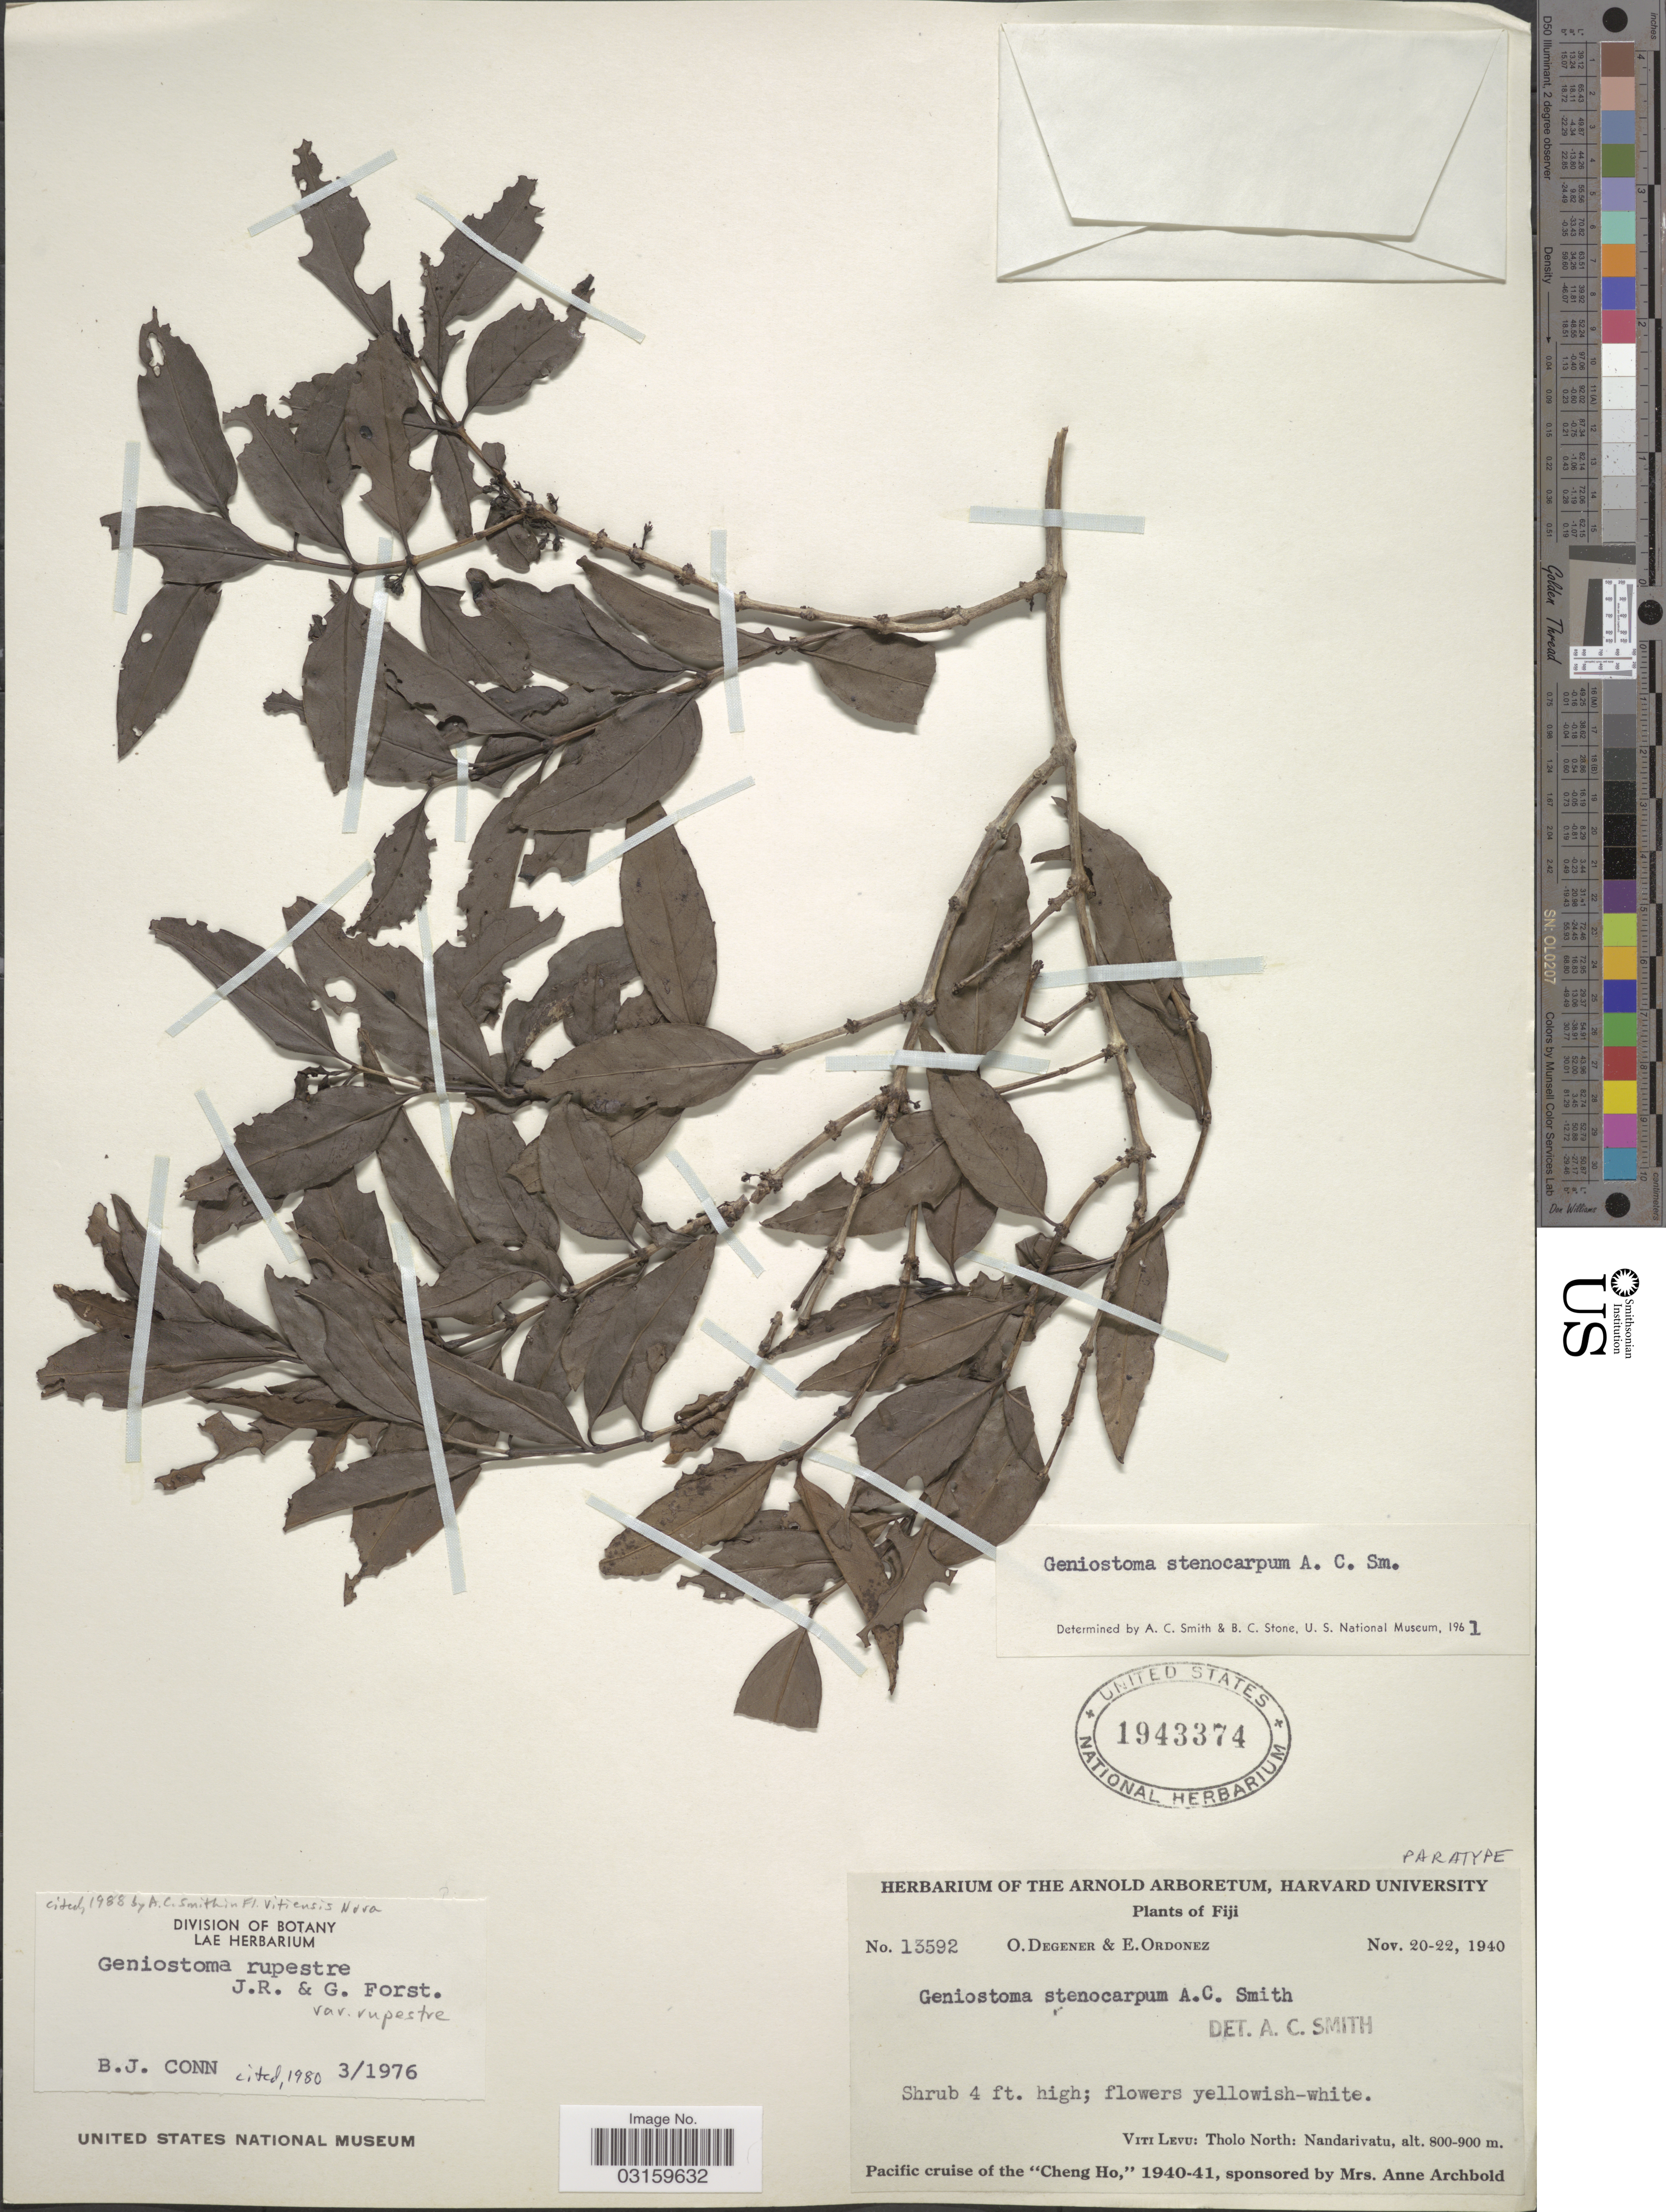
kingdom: Plantae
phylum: Tracheophyta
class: Magnoliopsida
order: Gentianales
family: Loganiaceae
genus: Geniostoma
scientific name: Geniostoma rupestre var. rupestre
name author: J.R. Forst. & G. Forst.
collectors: O. Degener & E. Ordonez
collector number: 13592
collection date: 1940-11-20/1940-11-22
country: Fiji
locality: Viti Levu: Tholo North: Nandarivatu.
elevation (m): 800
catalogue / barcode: US 1943374